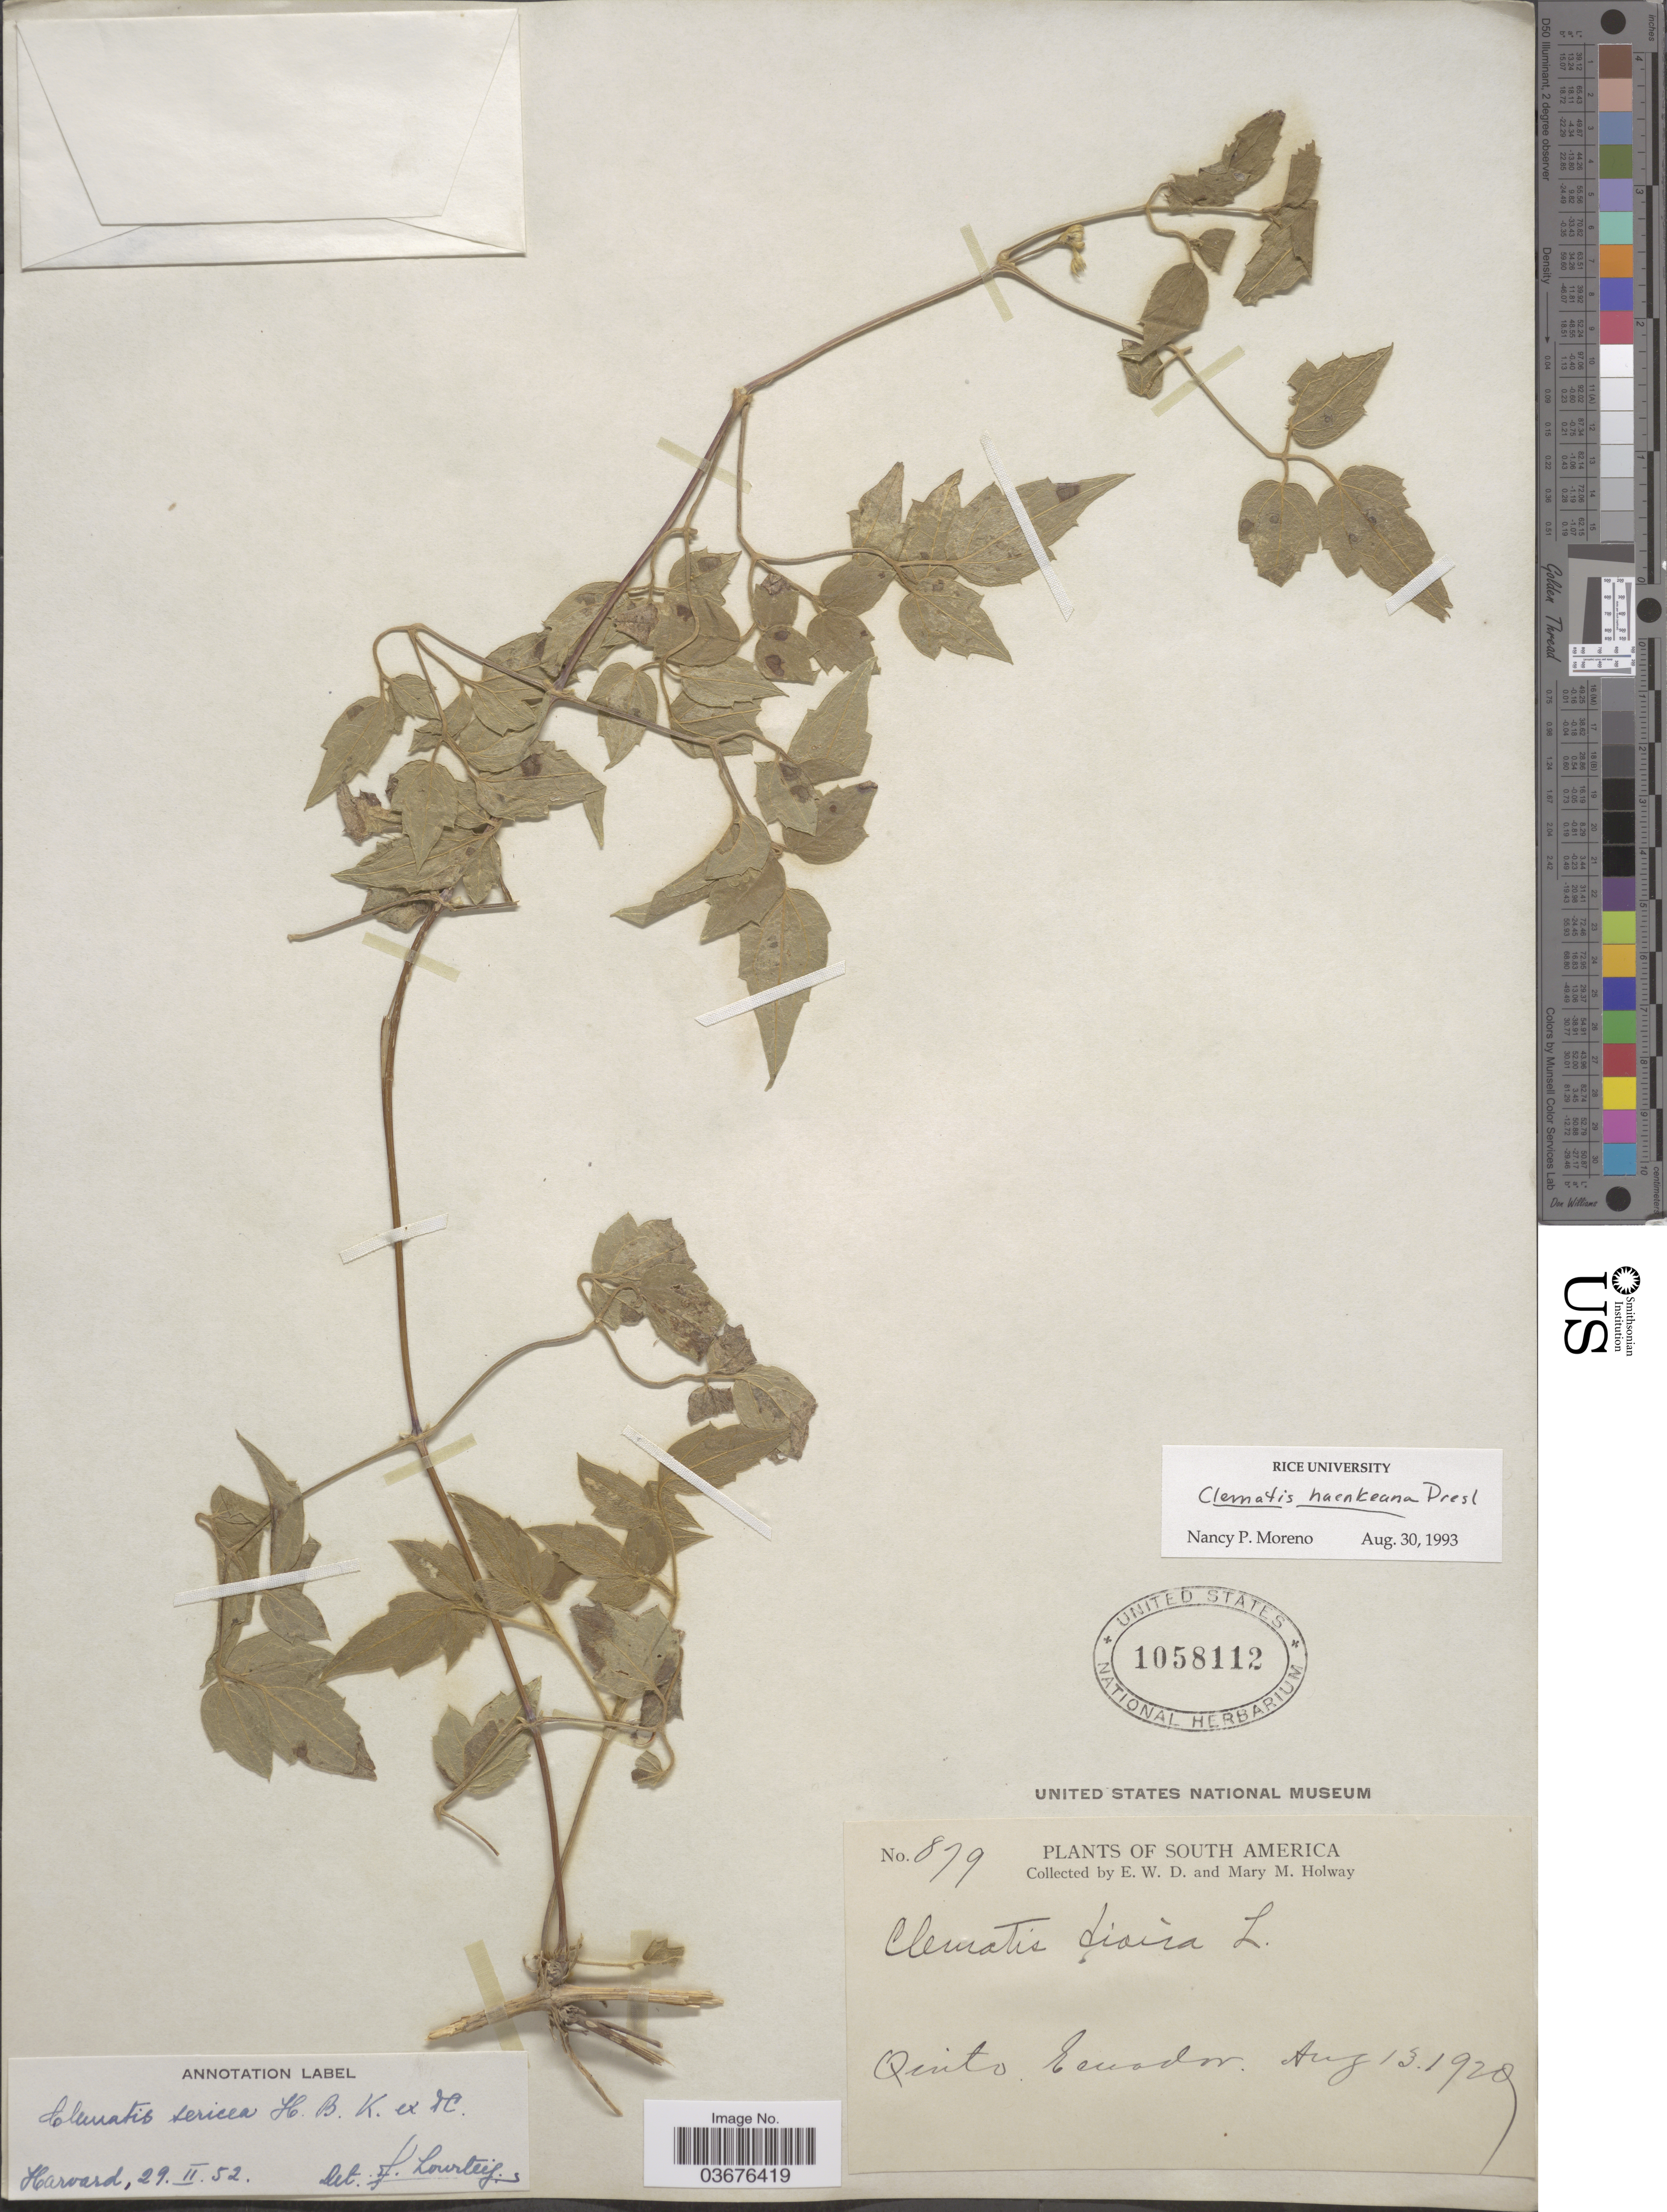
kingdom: Plantae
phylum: Tracheophyta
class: Magnoliopsida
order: Ranunculales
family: Ranunculaceae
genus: Clematis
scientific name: Clematis haenkeana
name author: C. Presl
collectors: E. W. D. Holway & M. M. Holway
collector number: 879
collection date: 1929-08-13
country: Ecuador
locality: Quito.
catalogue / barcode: US 1058112